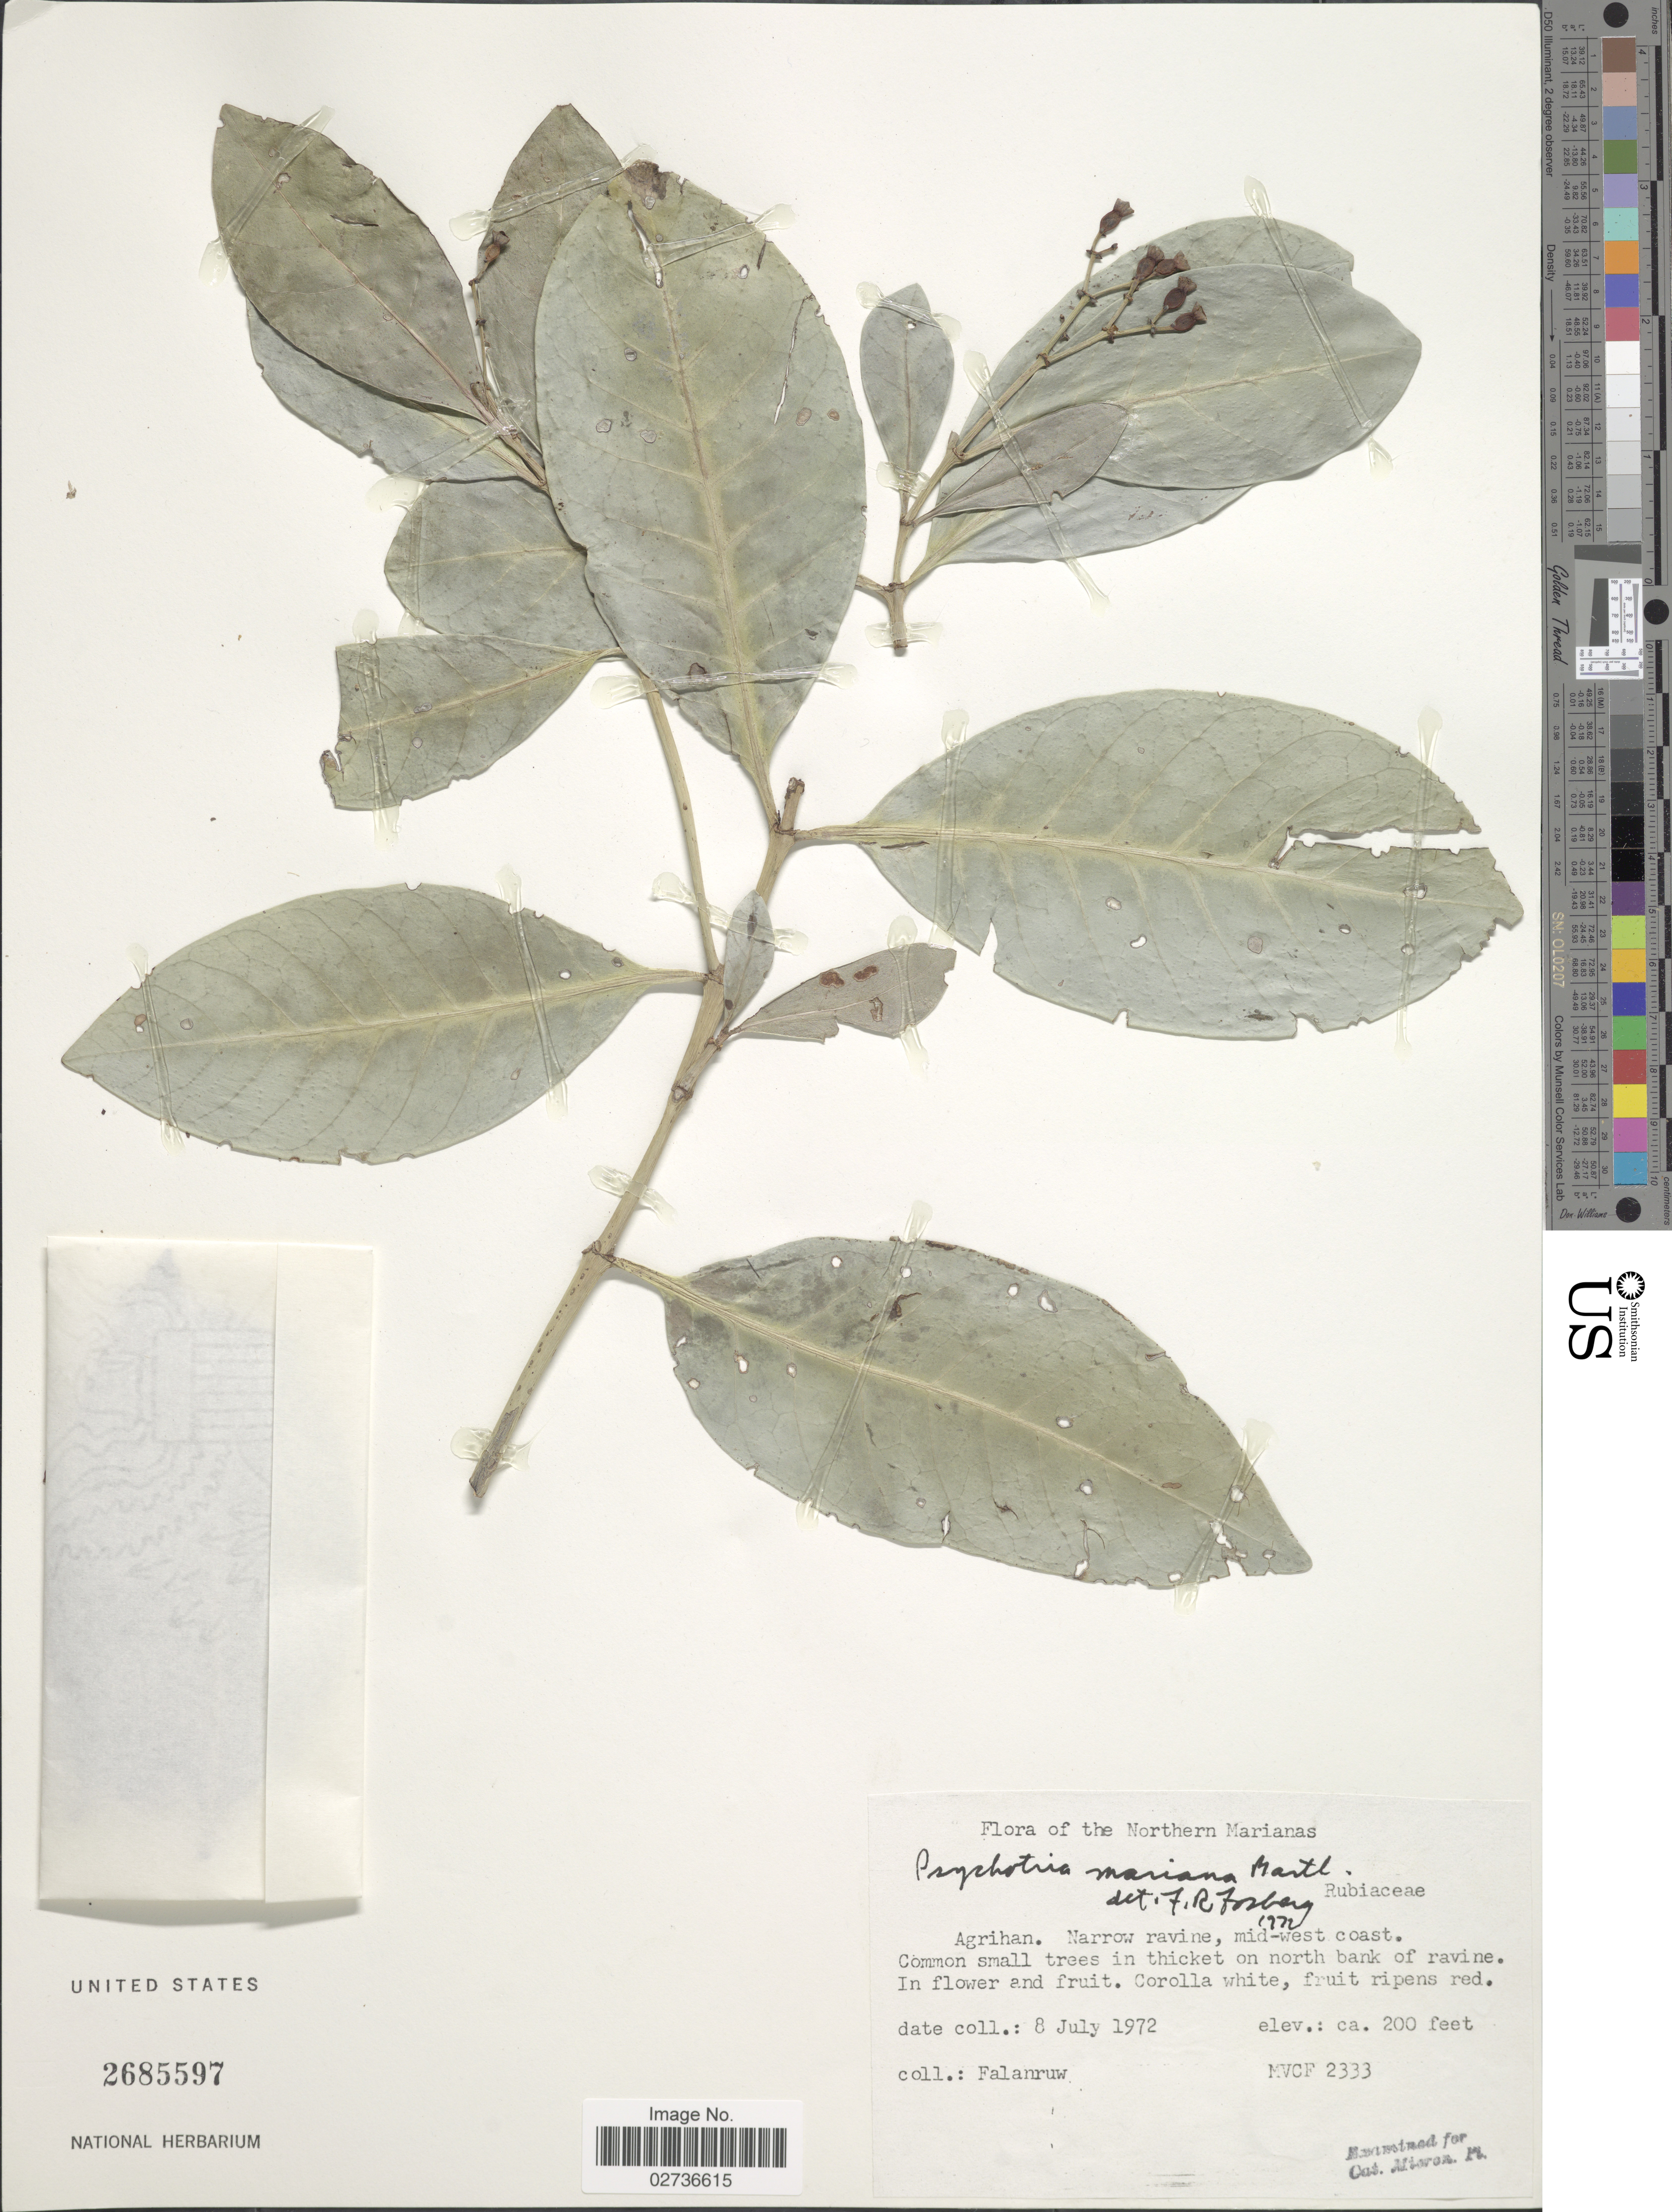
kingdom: Plantae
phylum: Tracheophyta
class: Magnoliopsida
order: Gentianales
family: Rubiaceae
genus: Psychotria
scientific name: Psychotria mariana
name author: Bartl. ex DC.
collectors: Falanruw, --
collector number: MVCF 2333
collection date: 1972-07-08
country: Northern Mariana Islands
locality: The Northern Marianas, Agrihan, Narrow ravine, mid-west coast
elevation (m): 61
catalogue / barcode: US 2685597